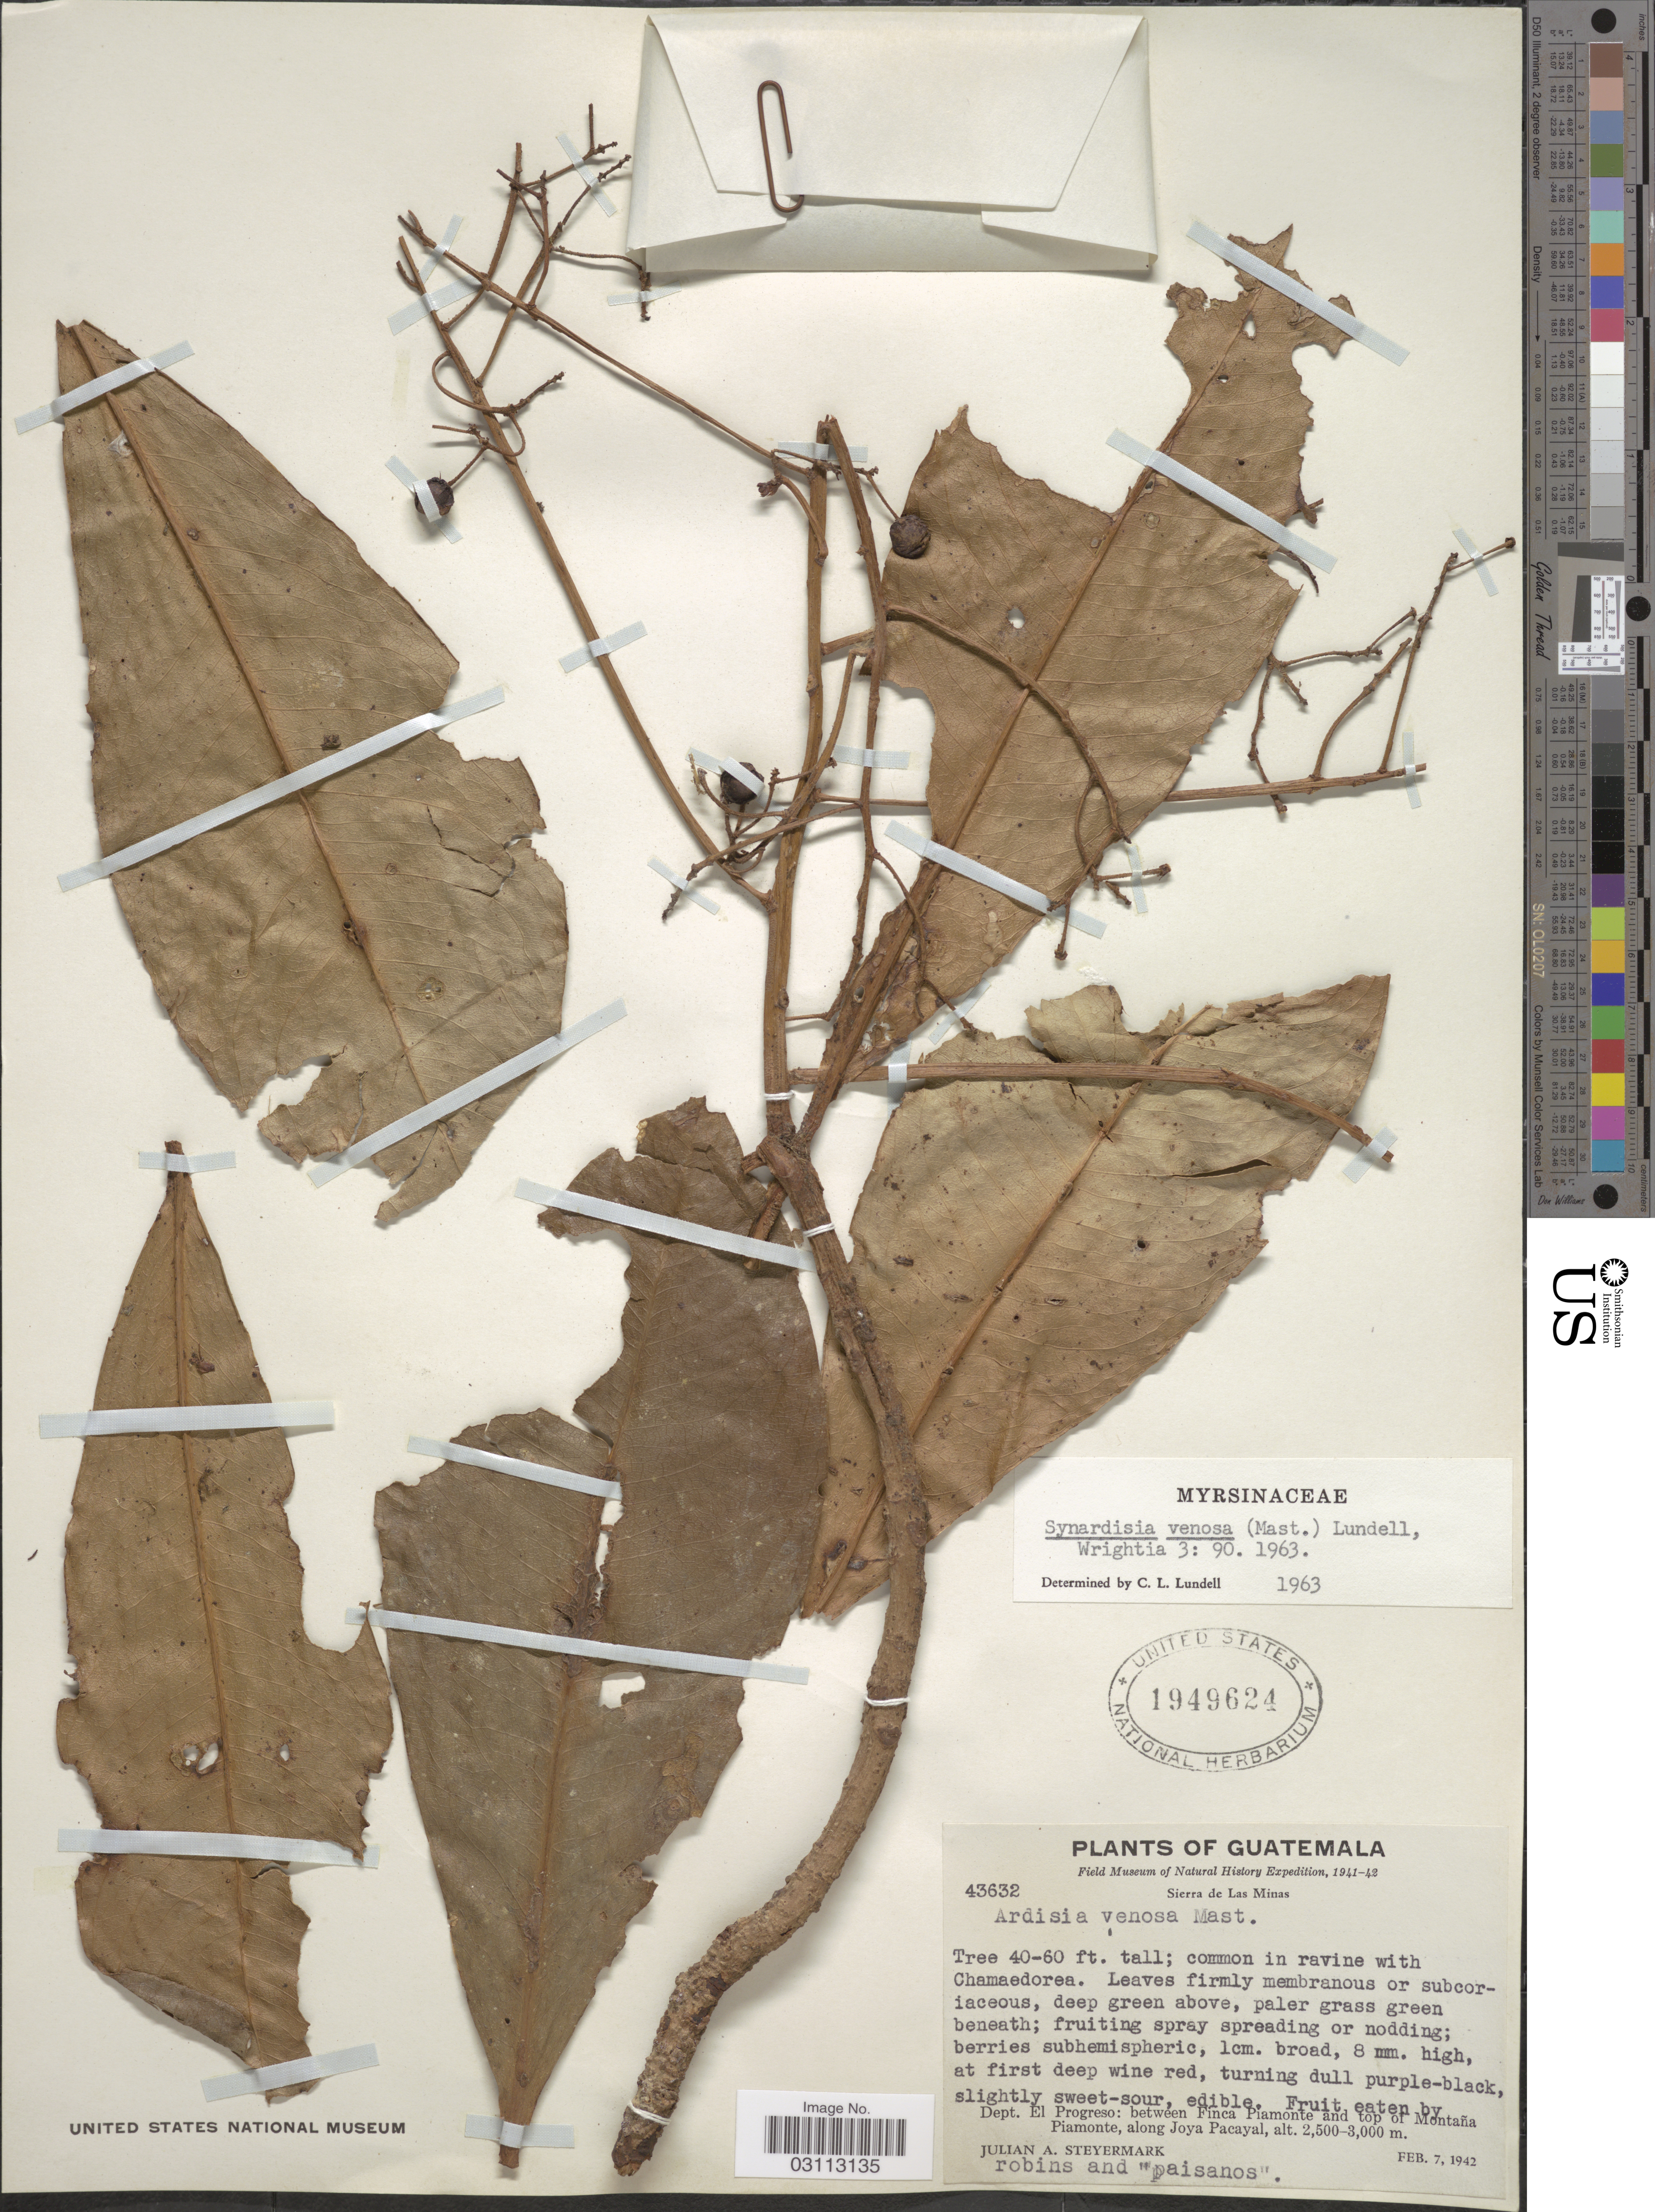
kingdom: Plantae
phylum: Tracheophyta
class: Magnoliopsida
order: Ericales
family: Primulaceae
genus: Synardisia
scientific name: Synardisia venosa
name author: (Mast.) Lundell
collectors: J. Steyermark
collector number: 43632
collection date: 1942-02-07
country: Guatemala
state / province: El Progreso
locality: Sierra de Las Minas. Dept. El Progreso: between Finca Piamonte and top of Montaña Piamonte, along Joya Pacayal.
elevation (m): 2500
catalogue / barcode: US 1949624